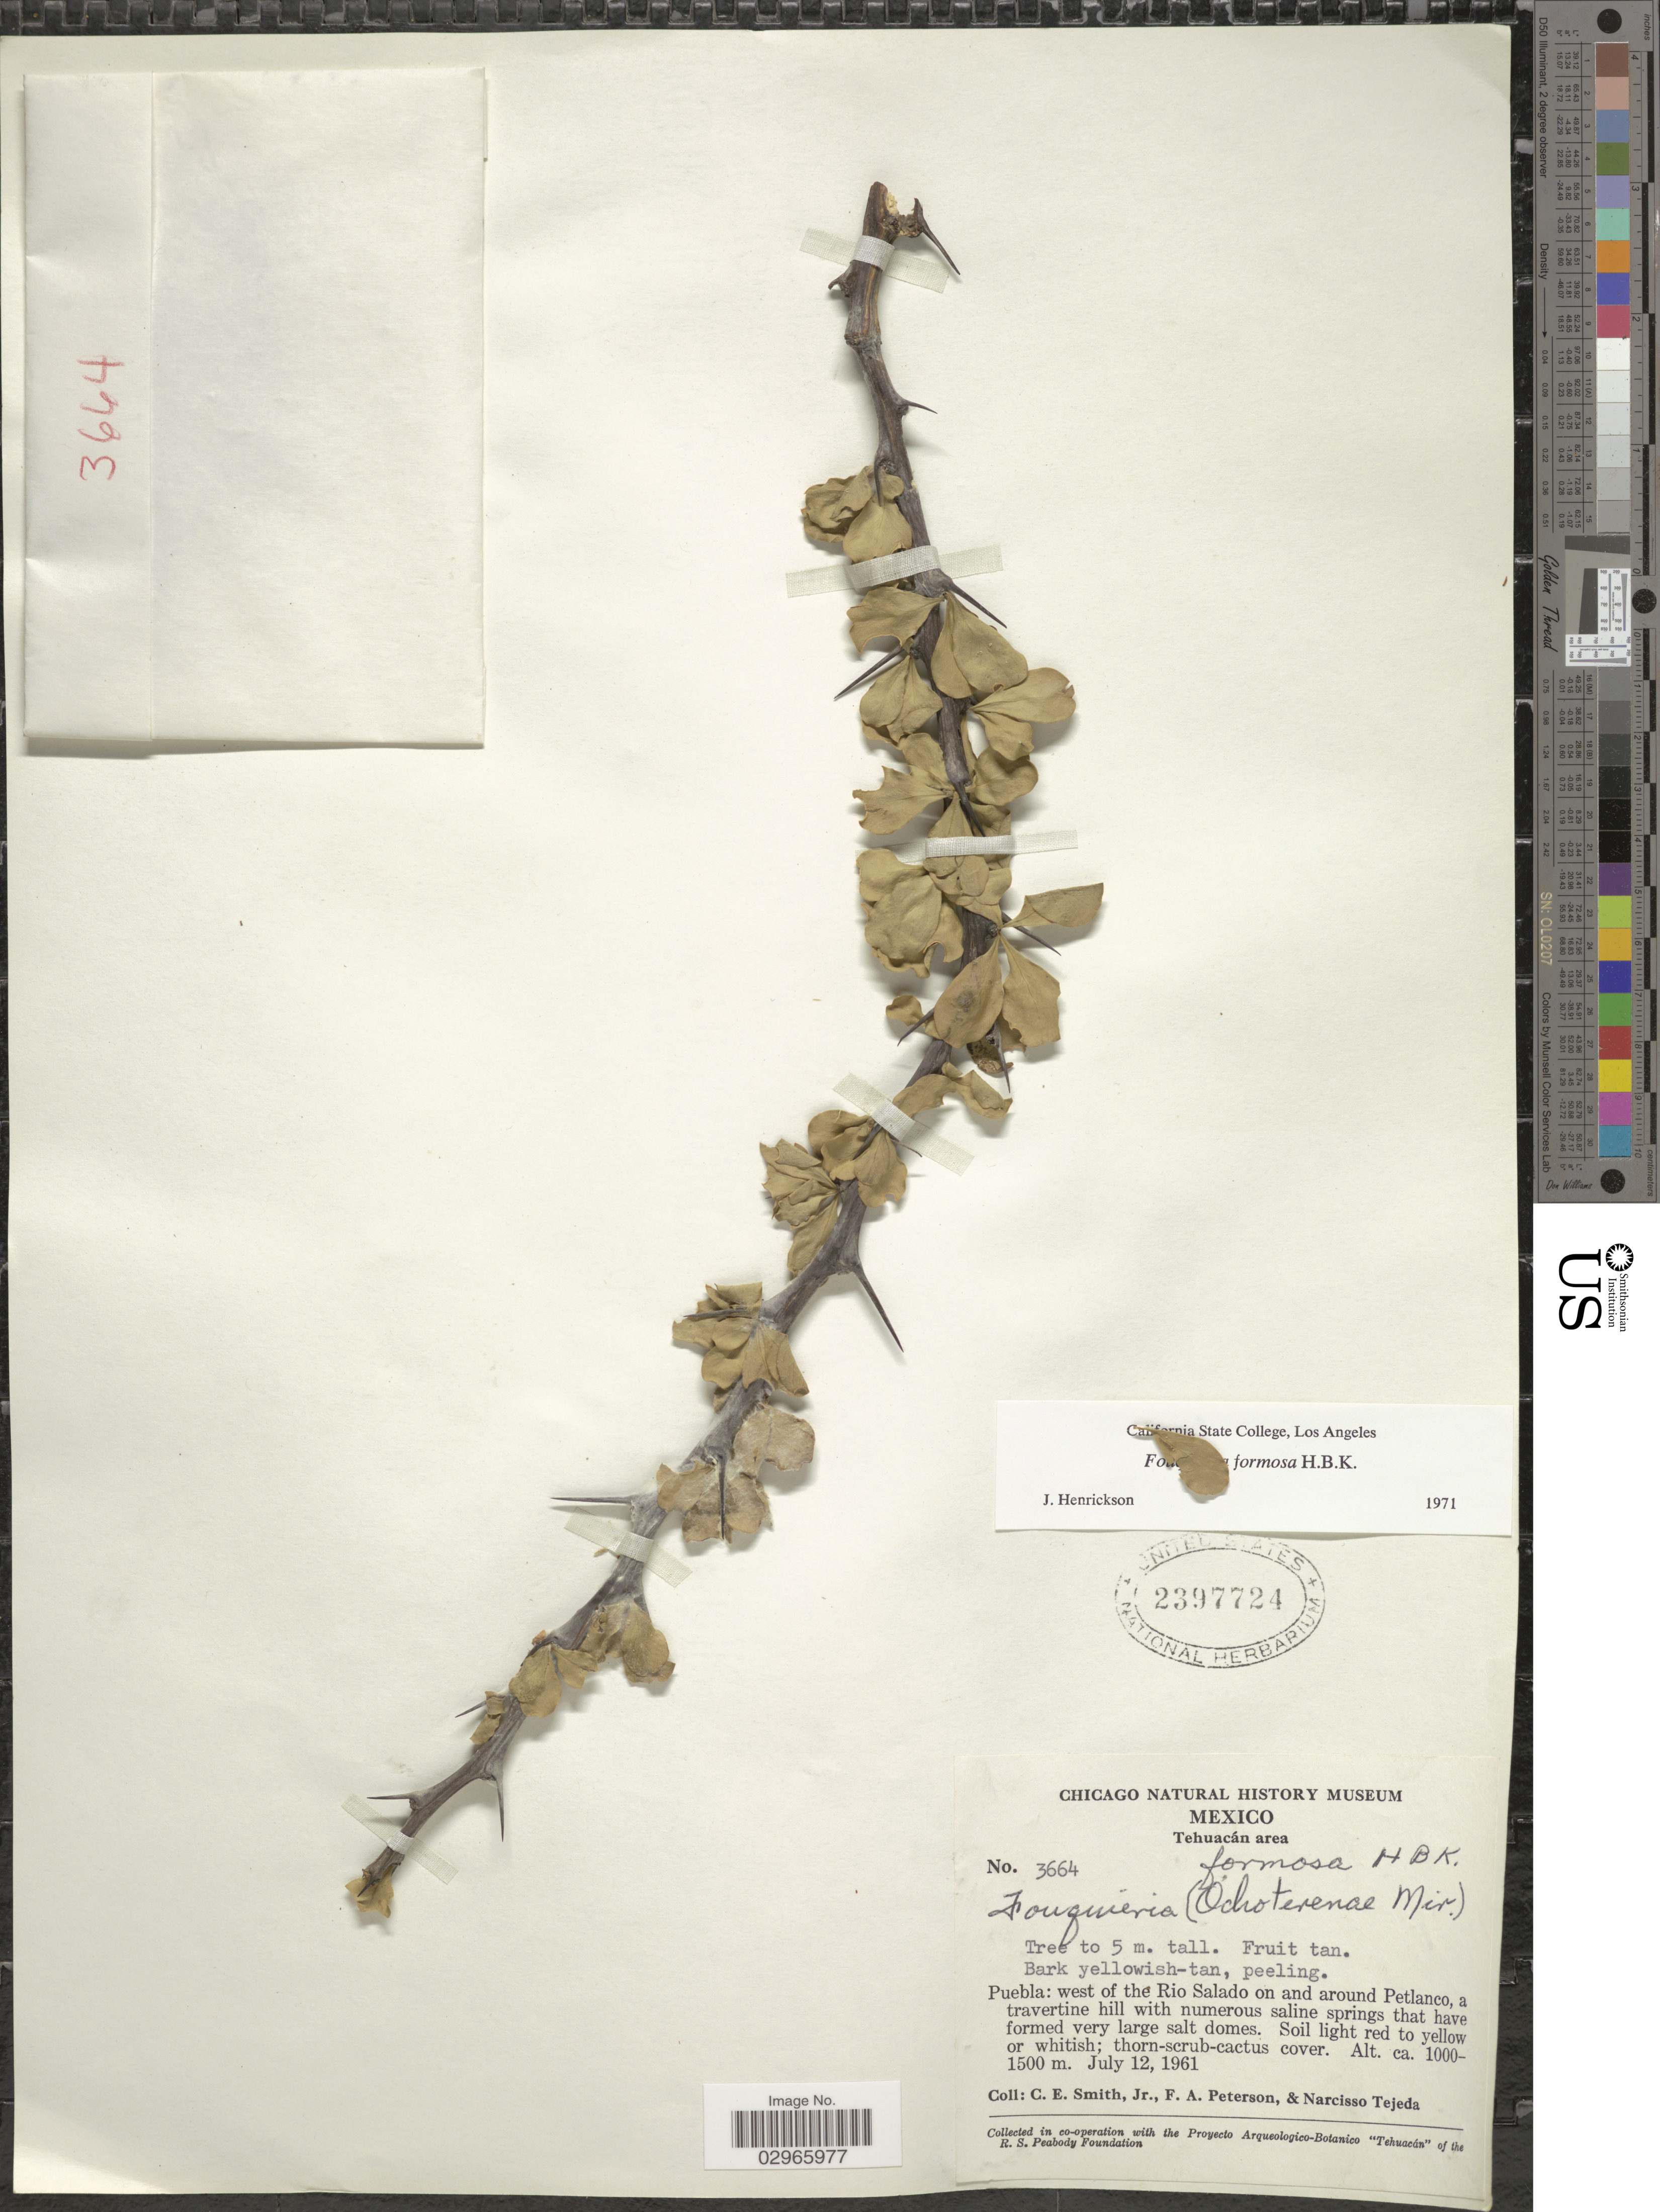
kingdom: Plantae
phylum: Tracheophyta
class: Magnoliopsida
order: Ericales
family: Fouquieriaceae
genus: Fouquieria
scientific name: Fouquieria formosa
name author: Kunth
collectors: C. E. Smith Jr., F. A. Peterson & N. Tejeda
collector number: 3664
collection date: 1961-07-12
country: Mexico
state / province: Puebla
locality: Tehuacán area. Puebla: west of the Rio Salado on and around Petlanco.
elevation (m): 1000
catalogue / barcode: US 2397724